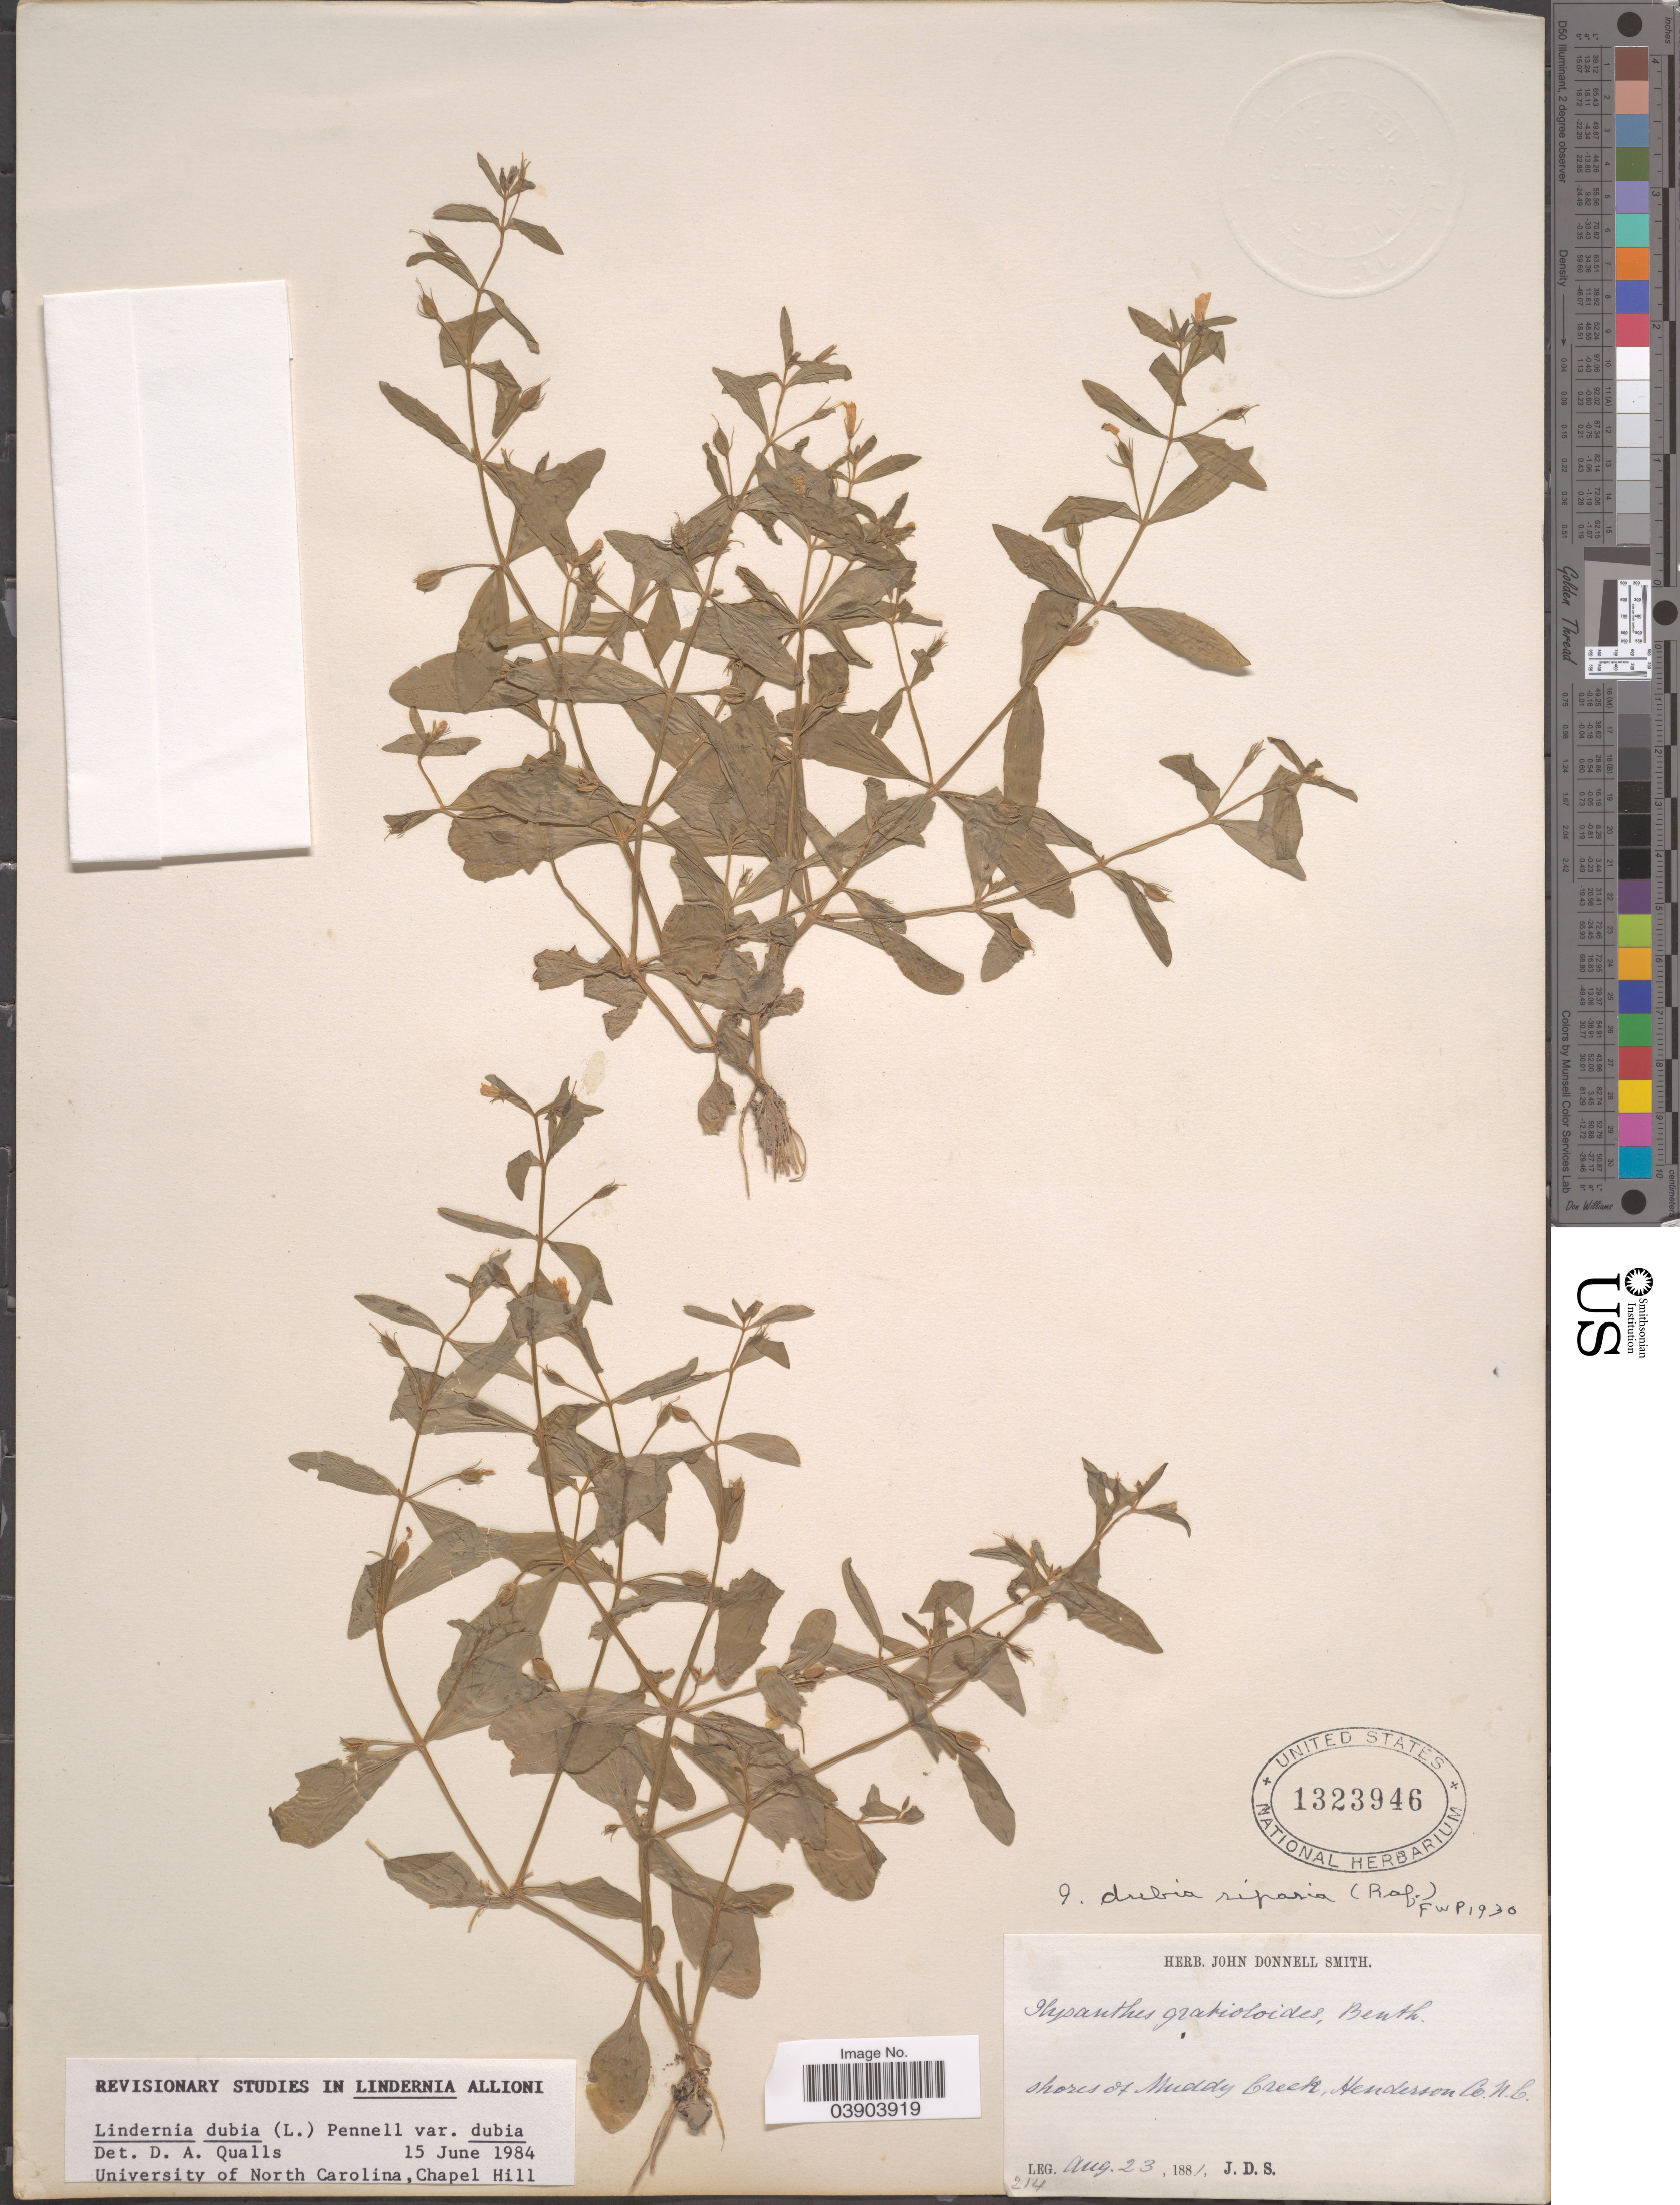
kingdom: Plantae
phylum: Tracheophyta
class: Magnoliopsida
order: Lamiales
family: Linderniaceae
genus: Lindernia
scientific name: Lindernia dubia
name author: (L.) Pennell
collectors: J. Donnell Smith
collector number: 214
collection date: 1881-08-23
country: United States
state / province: North Carolina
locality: Shores of Muddy Creek, Henderson Co.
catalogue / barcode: US 1323946